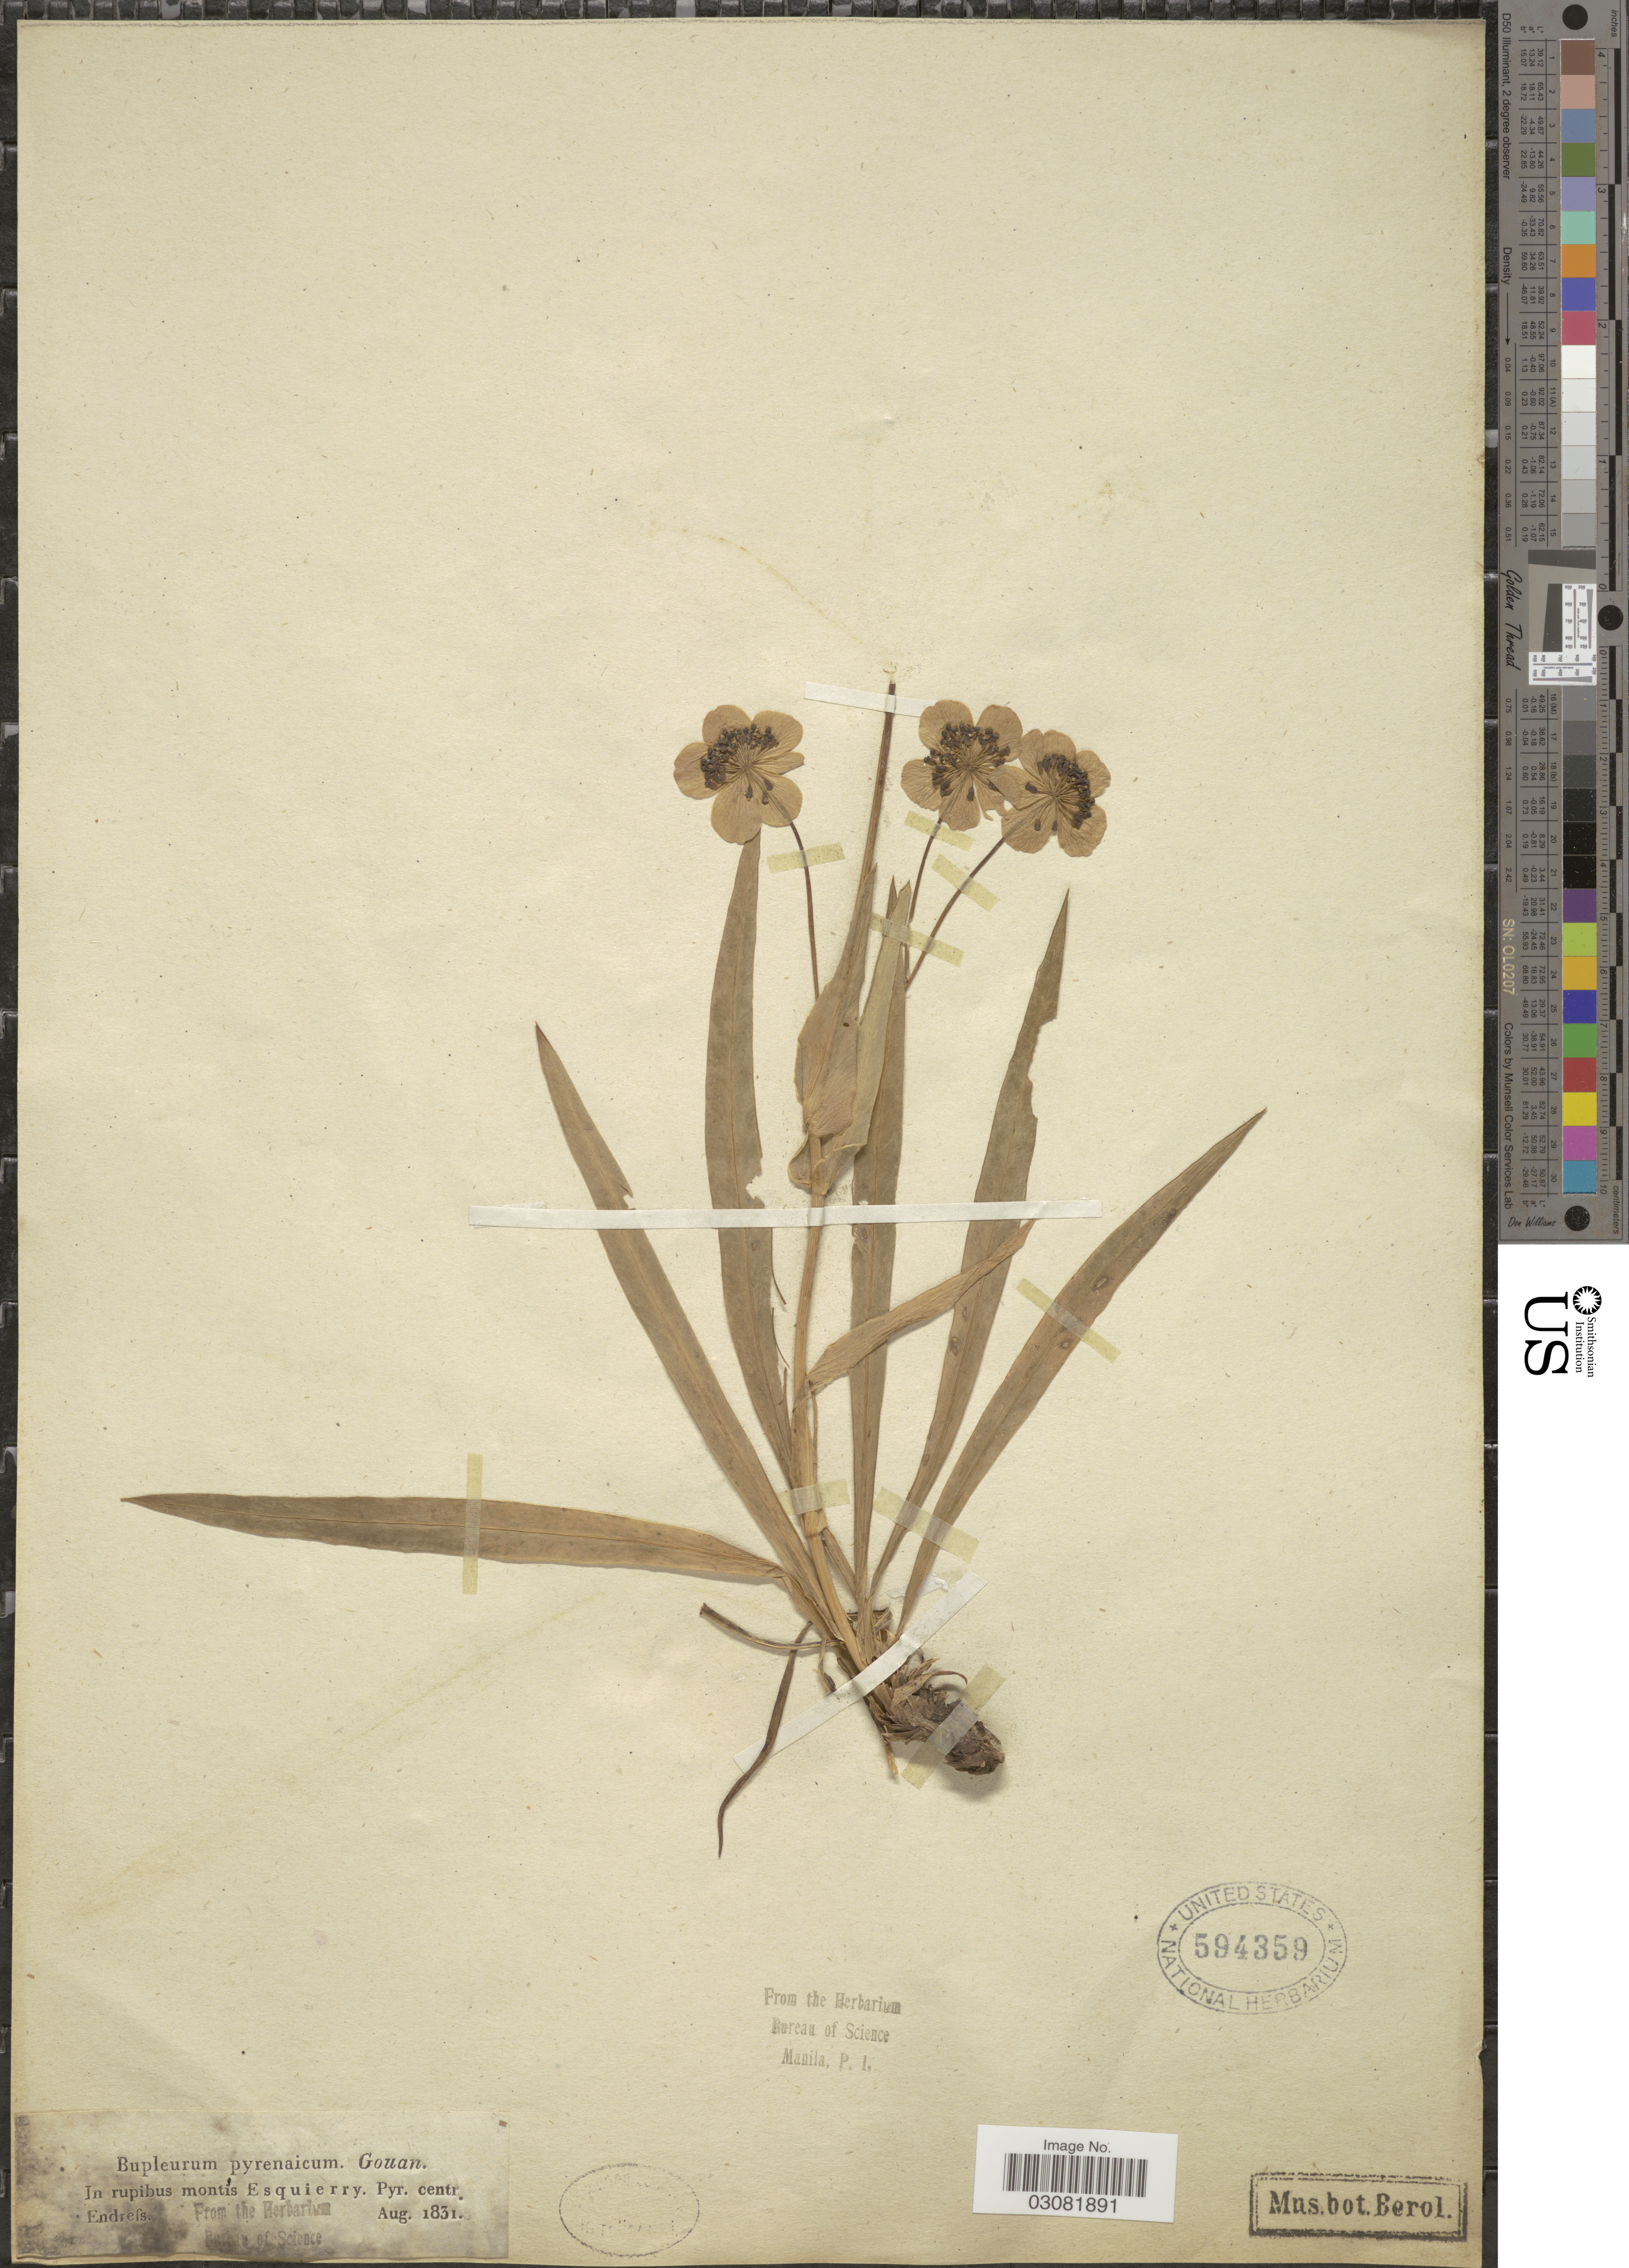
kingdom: Plantae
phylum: Tracheophyta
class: Magnoliopsida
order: Apiales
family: Apiaceae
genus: Bupleurum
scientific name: Bupleurum pyrenaeum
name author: Gouan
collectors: -- Endress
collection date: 1831-08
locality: In rupibus montis Esquierry. Pyr. centr.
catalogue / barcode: US 594359